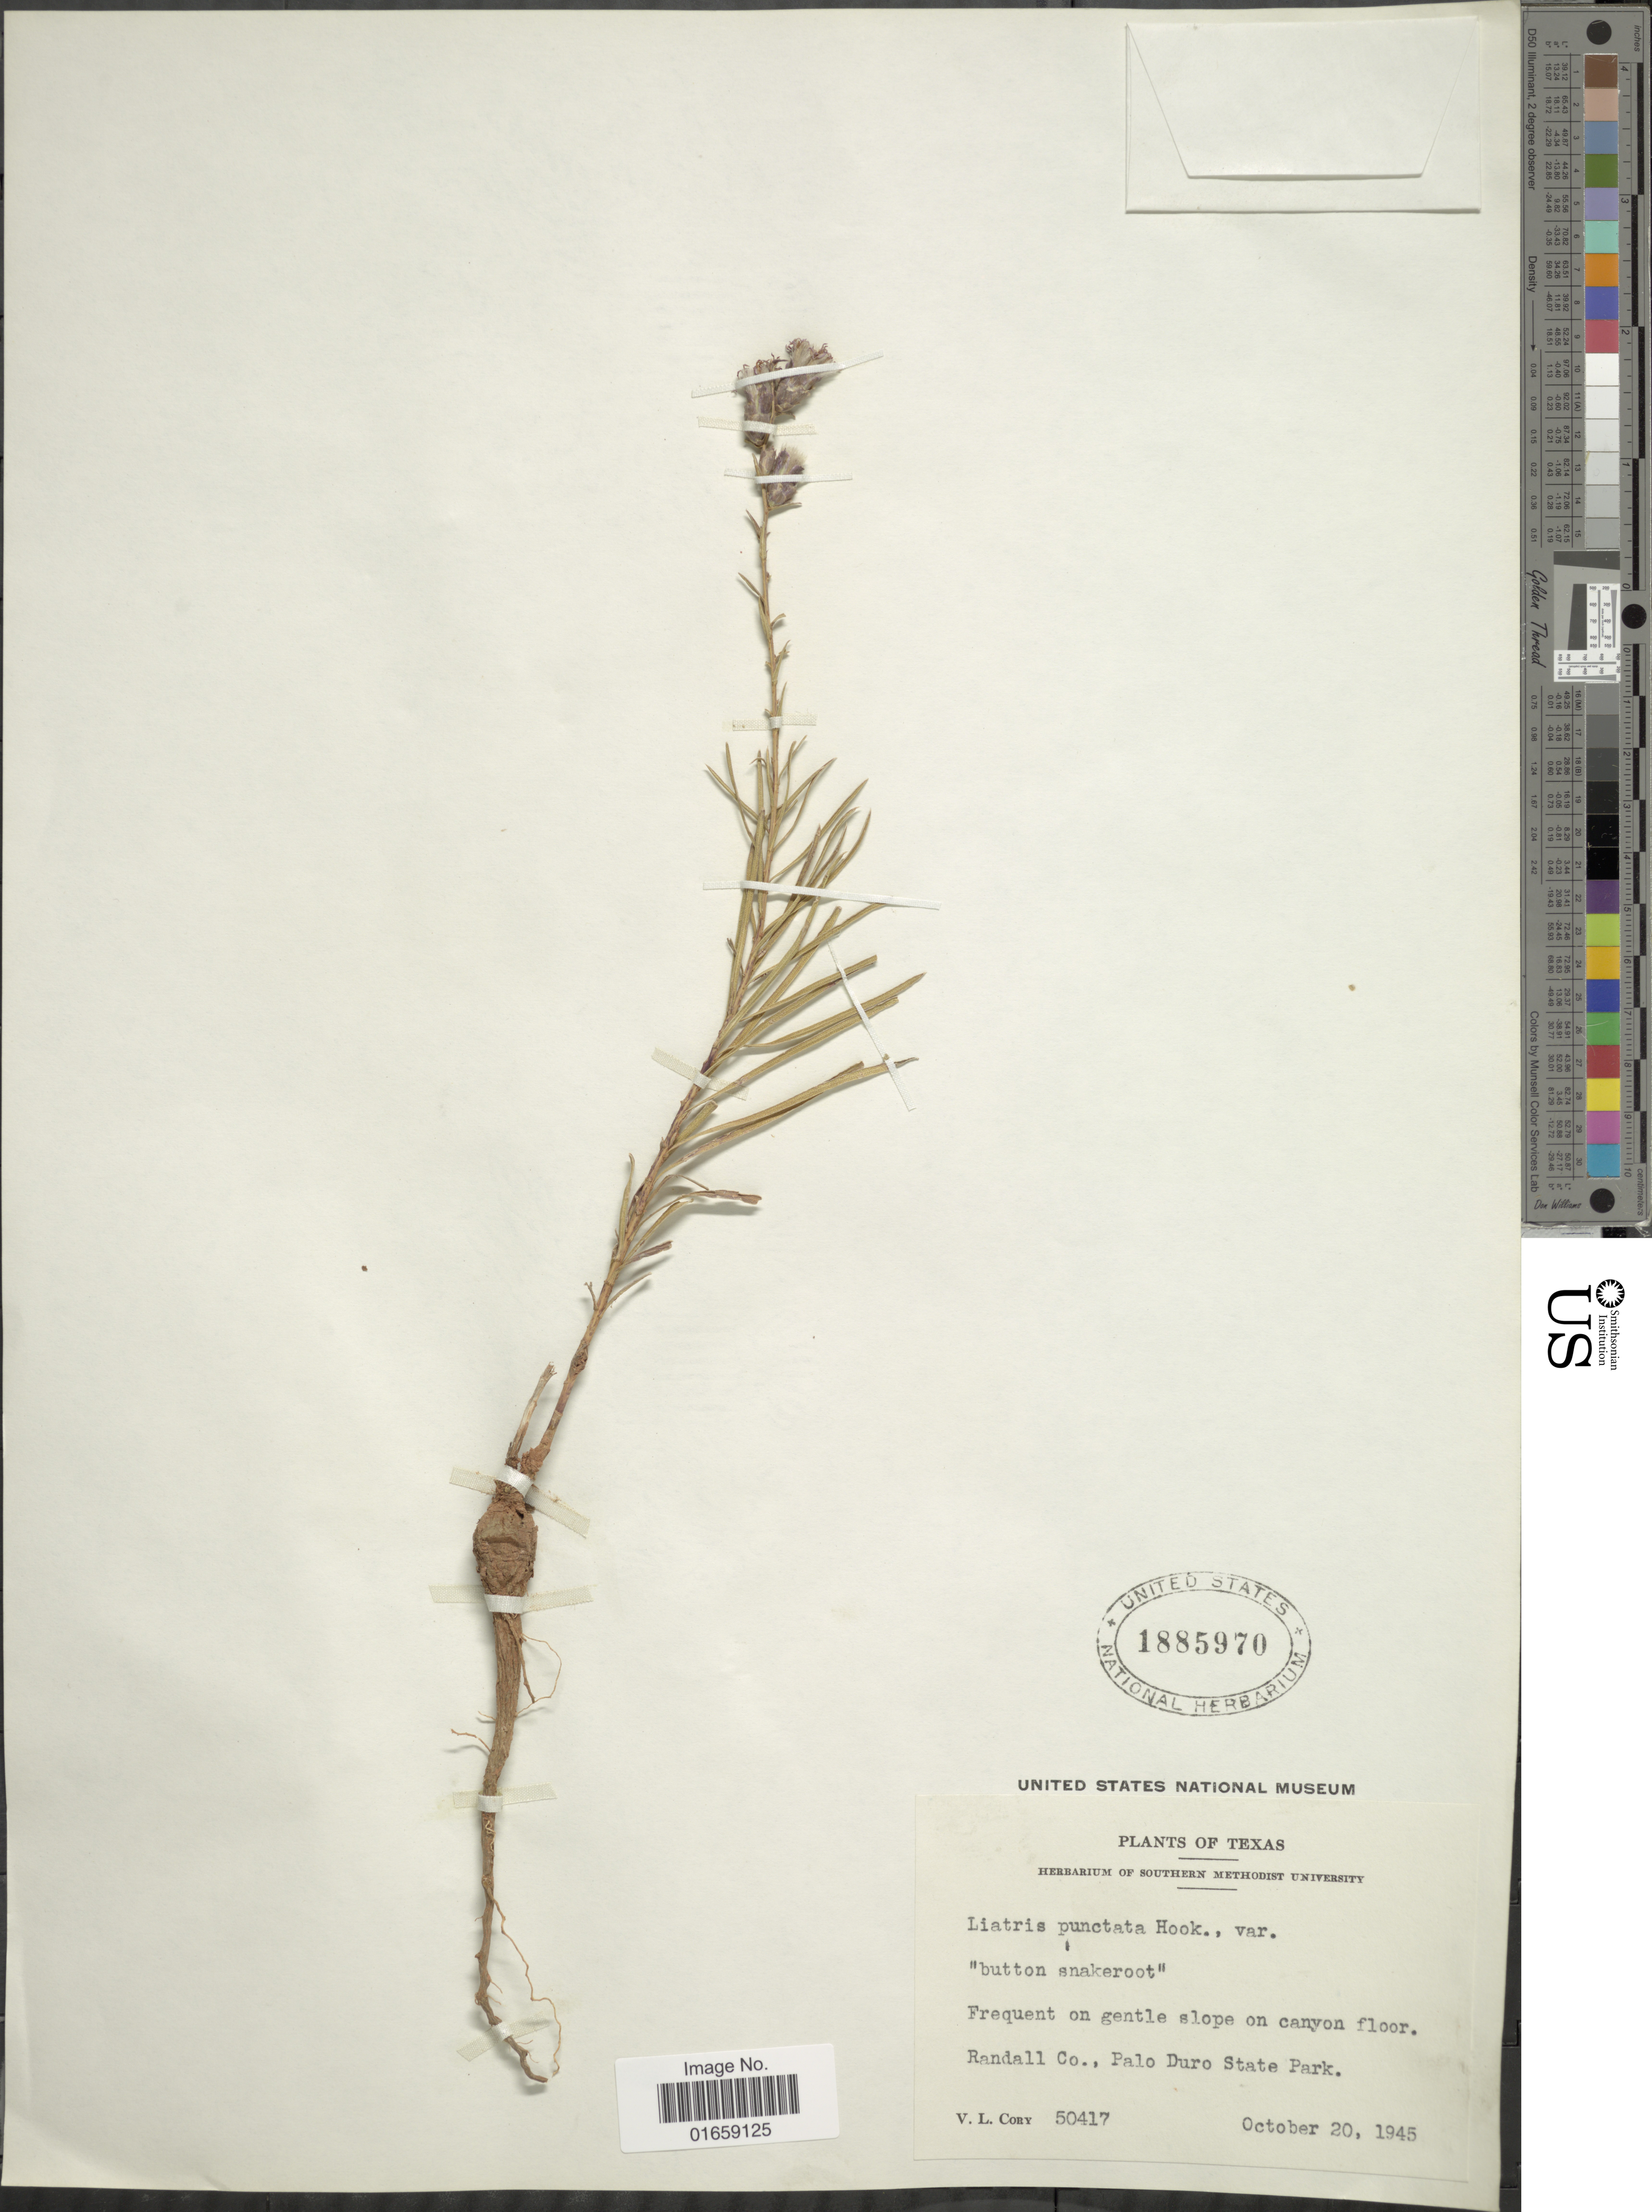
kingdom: Plantae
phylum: Tracheophyta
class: Magnoliopsida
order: Asterales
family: Asteraceae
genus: Liatris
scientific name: Liatris punctata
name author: Hook.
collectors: V. Cory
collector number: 50417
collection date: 1945-10-20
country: United States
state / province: Texas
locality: button snakeroot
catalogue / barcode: US 1885970